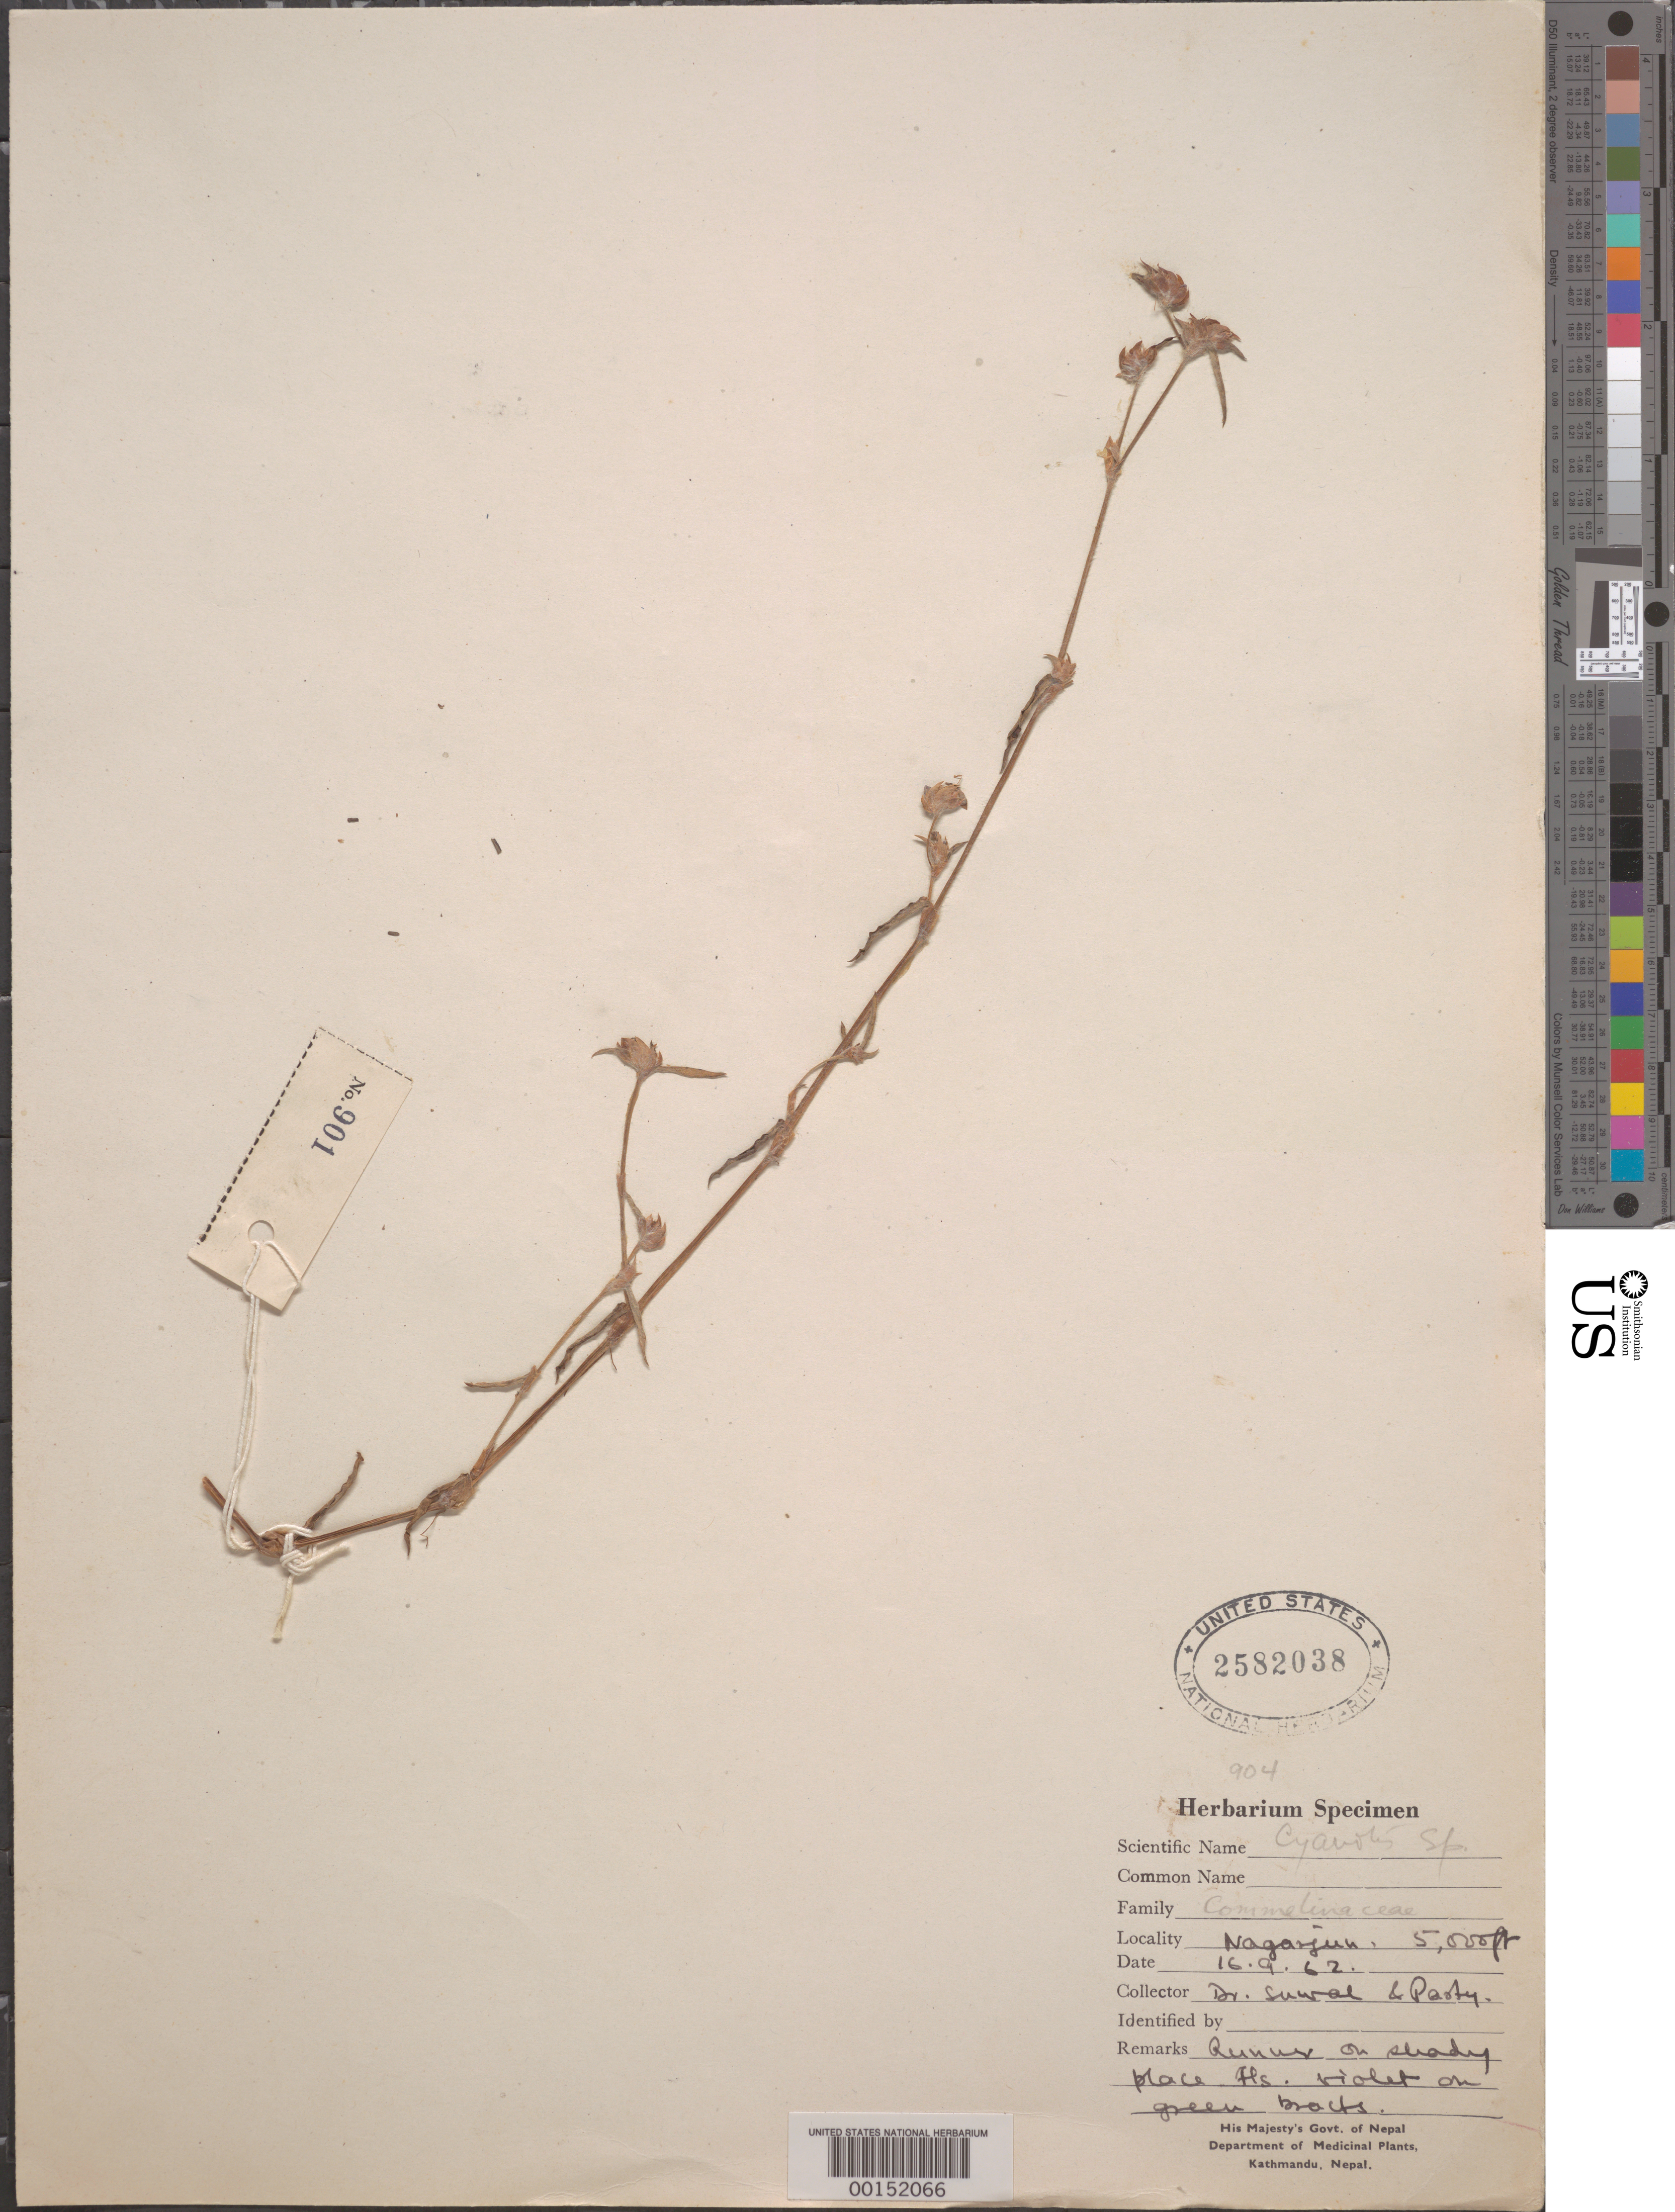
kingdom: Plantae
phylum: Tracheophyta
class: Liliopsida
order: Commelinales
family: Commelinaceae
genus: Cyanotis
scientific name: Cyanotis sp.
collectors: -. Suwal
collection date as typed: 16 Sep 1962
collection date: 1962-09-16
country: Nepal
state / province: Bagmati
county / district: Kathmandu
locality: Nagasjun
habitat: Shaded area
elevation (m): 1525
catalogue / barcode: US 2582038